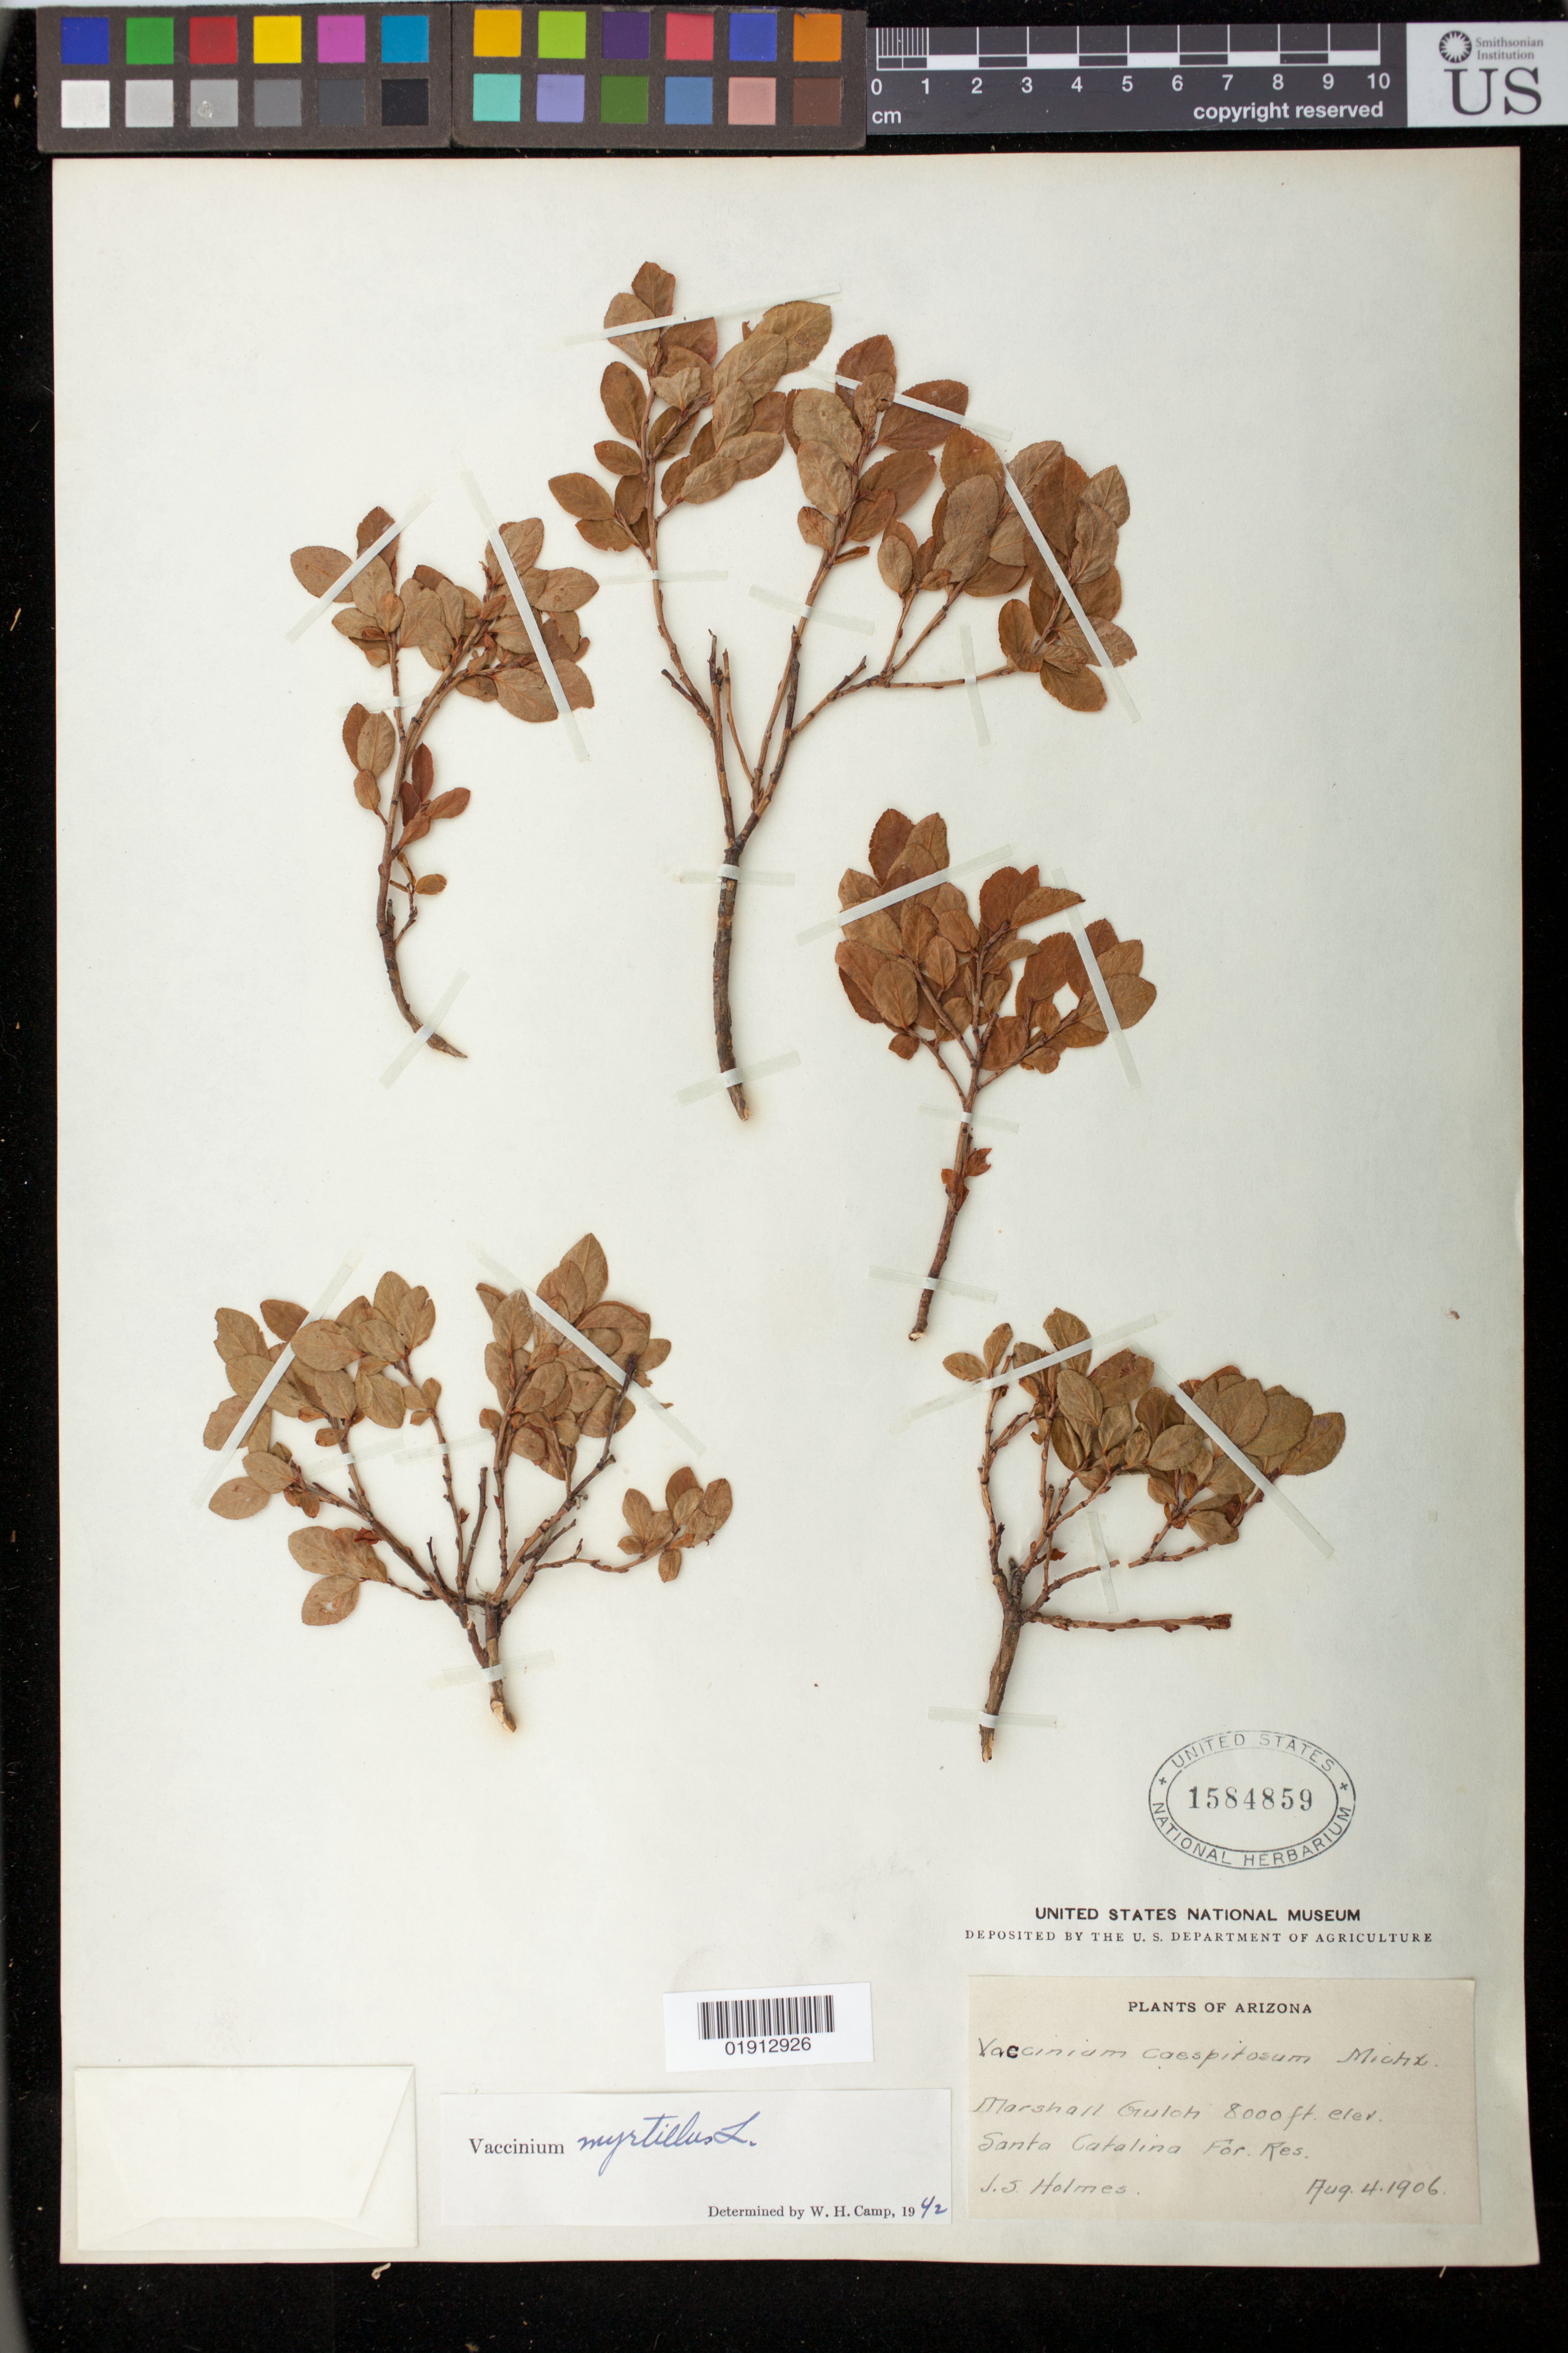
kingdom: Plantae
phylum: Tracheophyta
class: Magnoliopsida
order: Ericales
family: Ericaceae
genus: Vaccinium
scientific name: Vaccinium oreophilum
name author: Rydb.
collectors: J. Holmes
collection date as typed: Aug. 4, 1906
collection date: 1906-08-04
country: United States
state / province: Arizona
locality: Santa Catalina Forest Reserve, Marshall Gulch.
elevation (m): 2438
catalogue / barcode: US 1584859